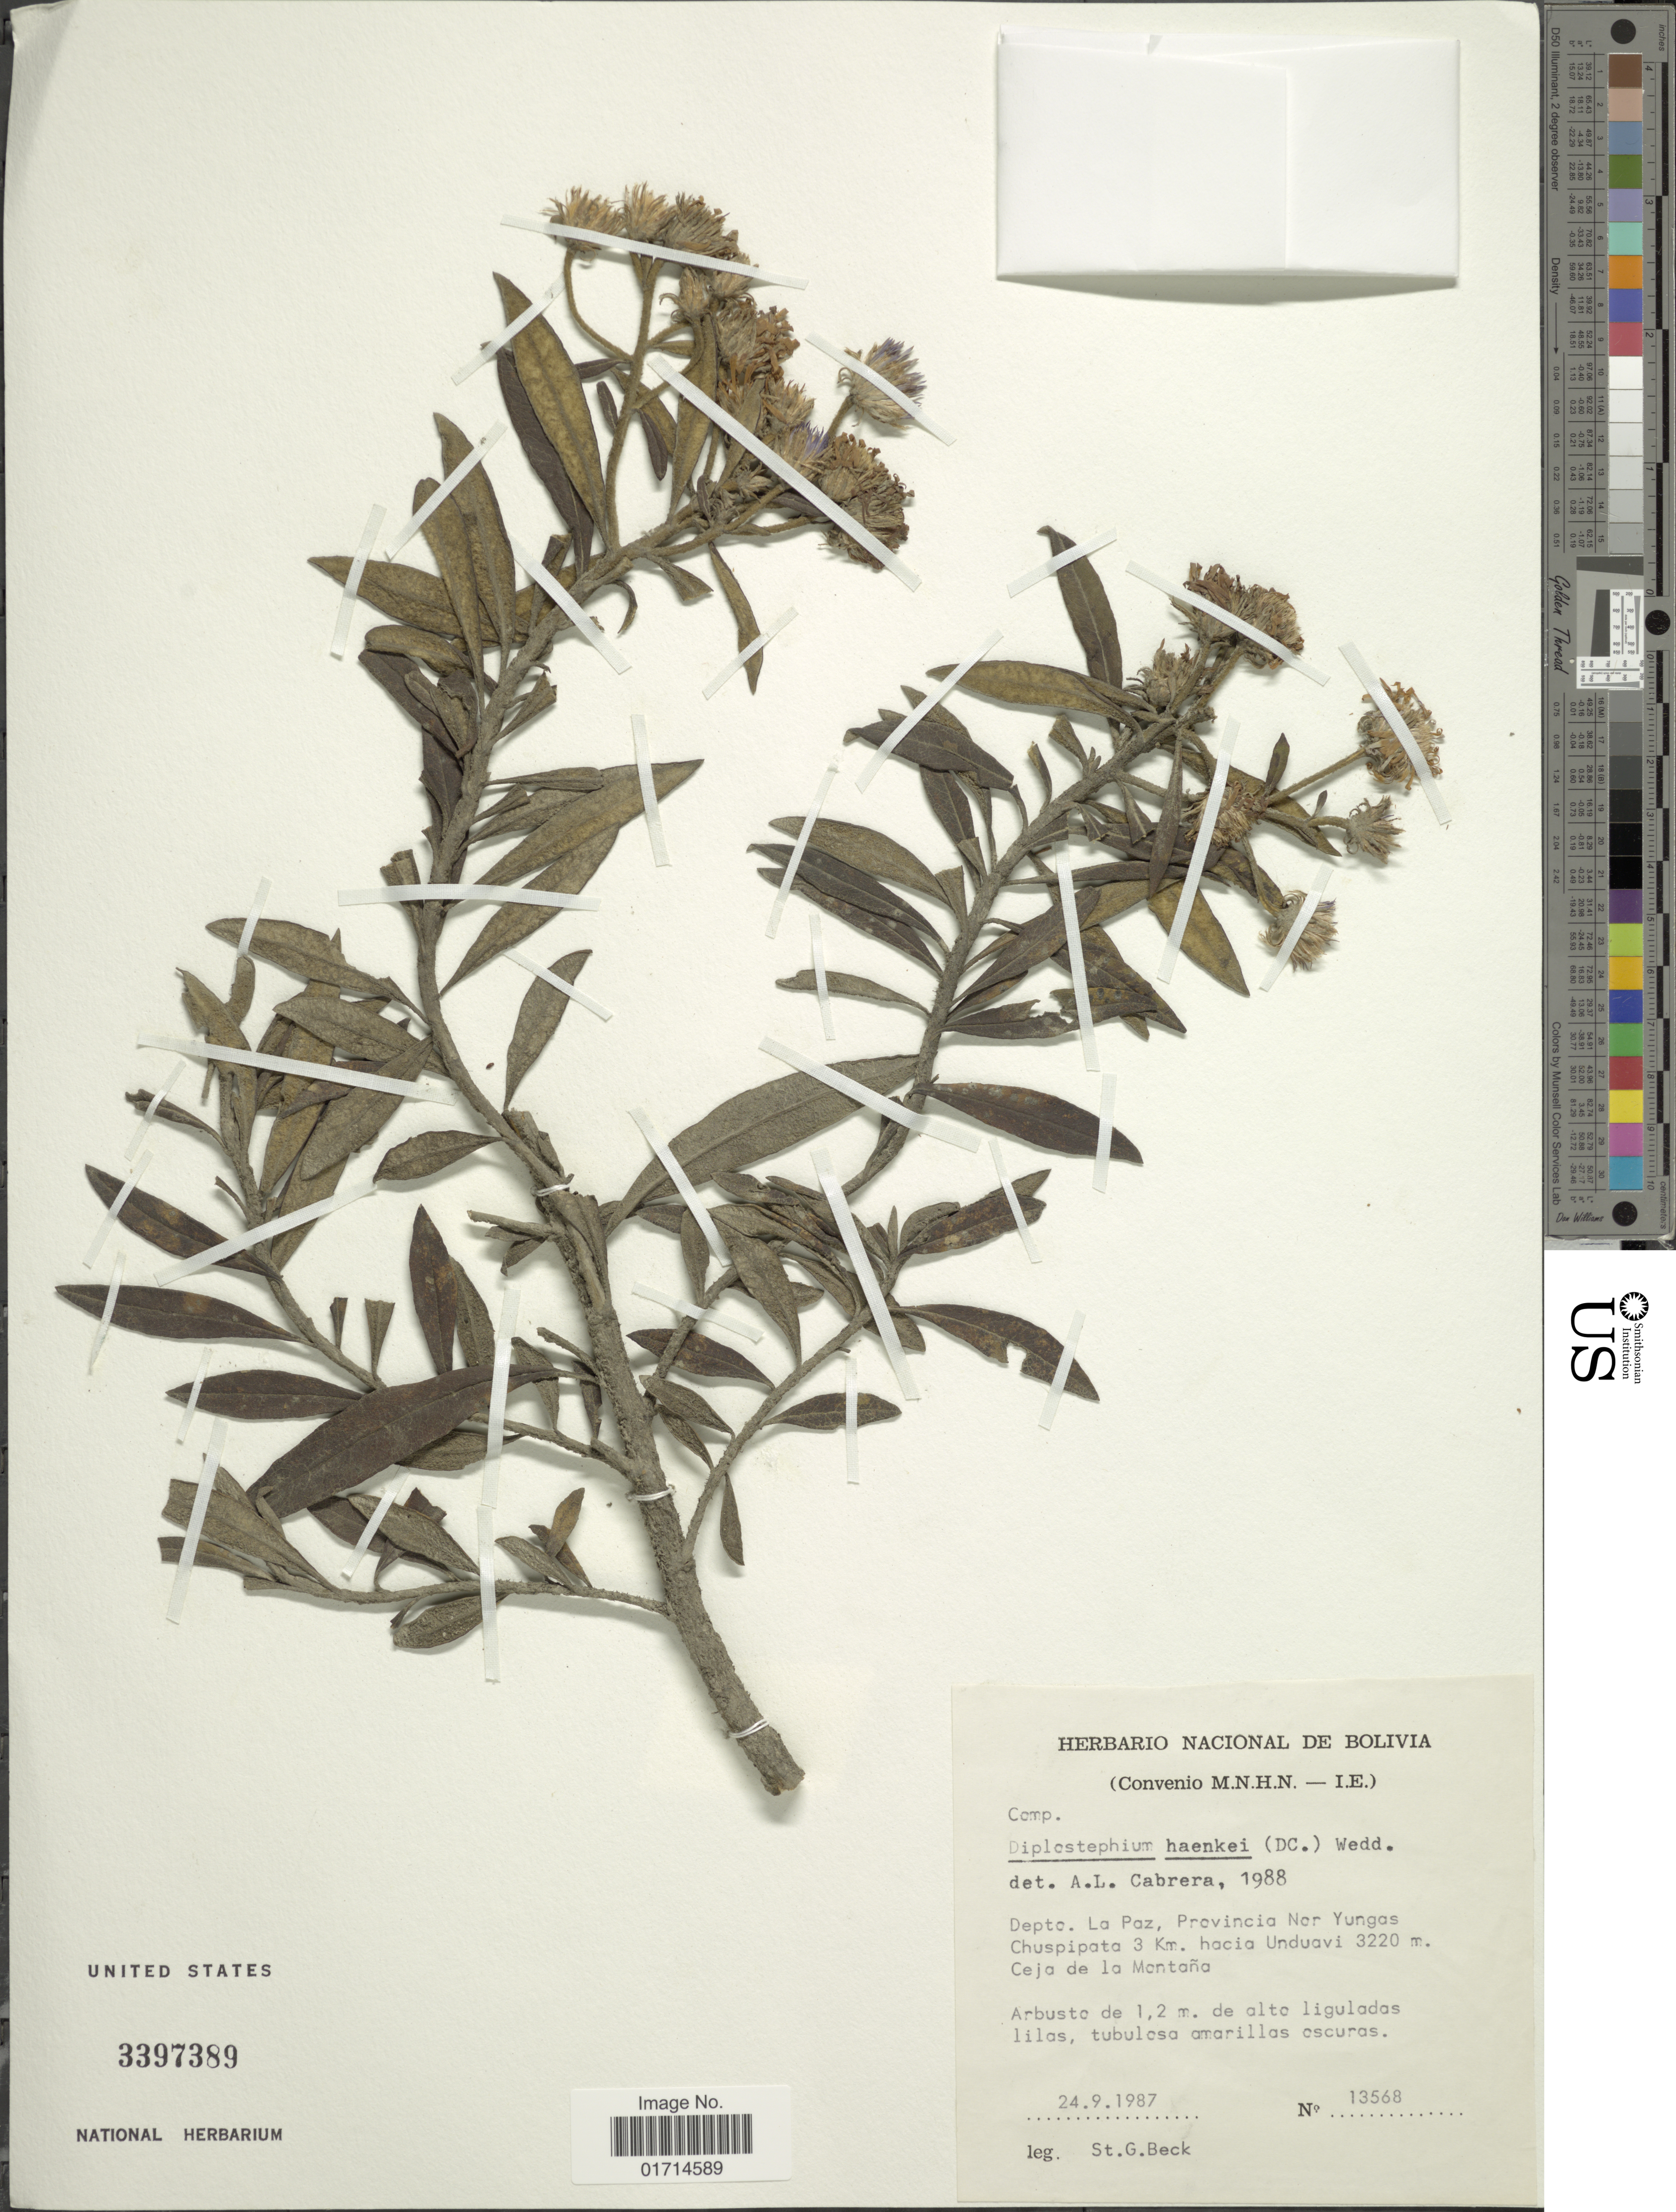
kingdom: Plantae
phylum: Tracheophyta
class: Magnoliopsida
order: Asterales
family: Asteraceae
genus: Diplostephium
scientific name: Diplostephium haenkei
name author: (DC.) Wedd.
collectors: S. G. Beck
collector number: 13568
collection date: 1987-09-24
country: Bolivia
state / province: La Paz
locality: Provincia Nor Yungas Chuspipata 3 Km. hacia Unduavi, Ceja de la Montana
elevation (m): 3220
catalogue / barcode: US 3397389